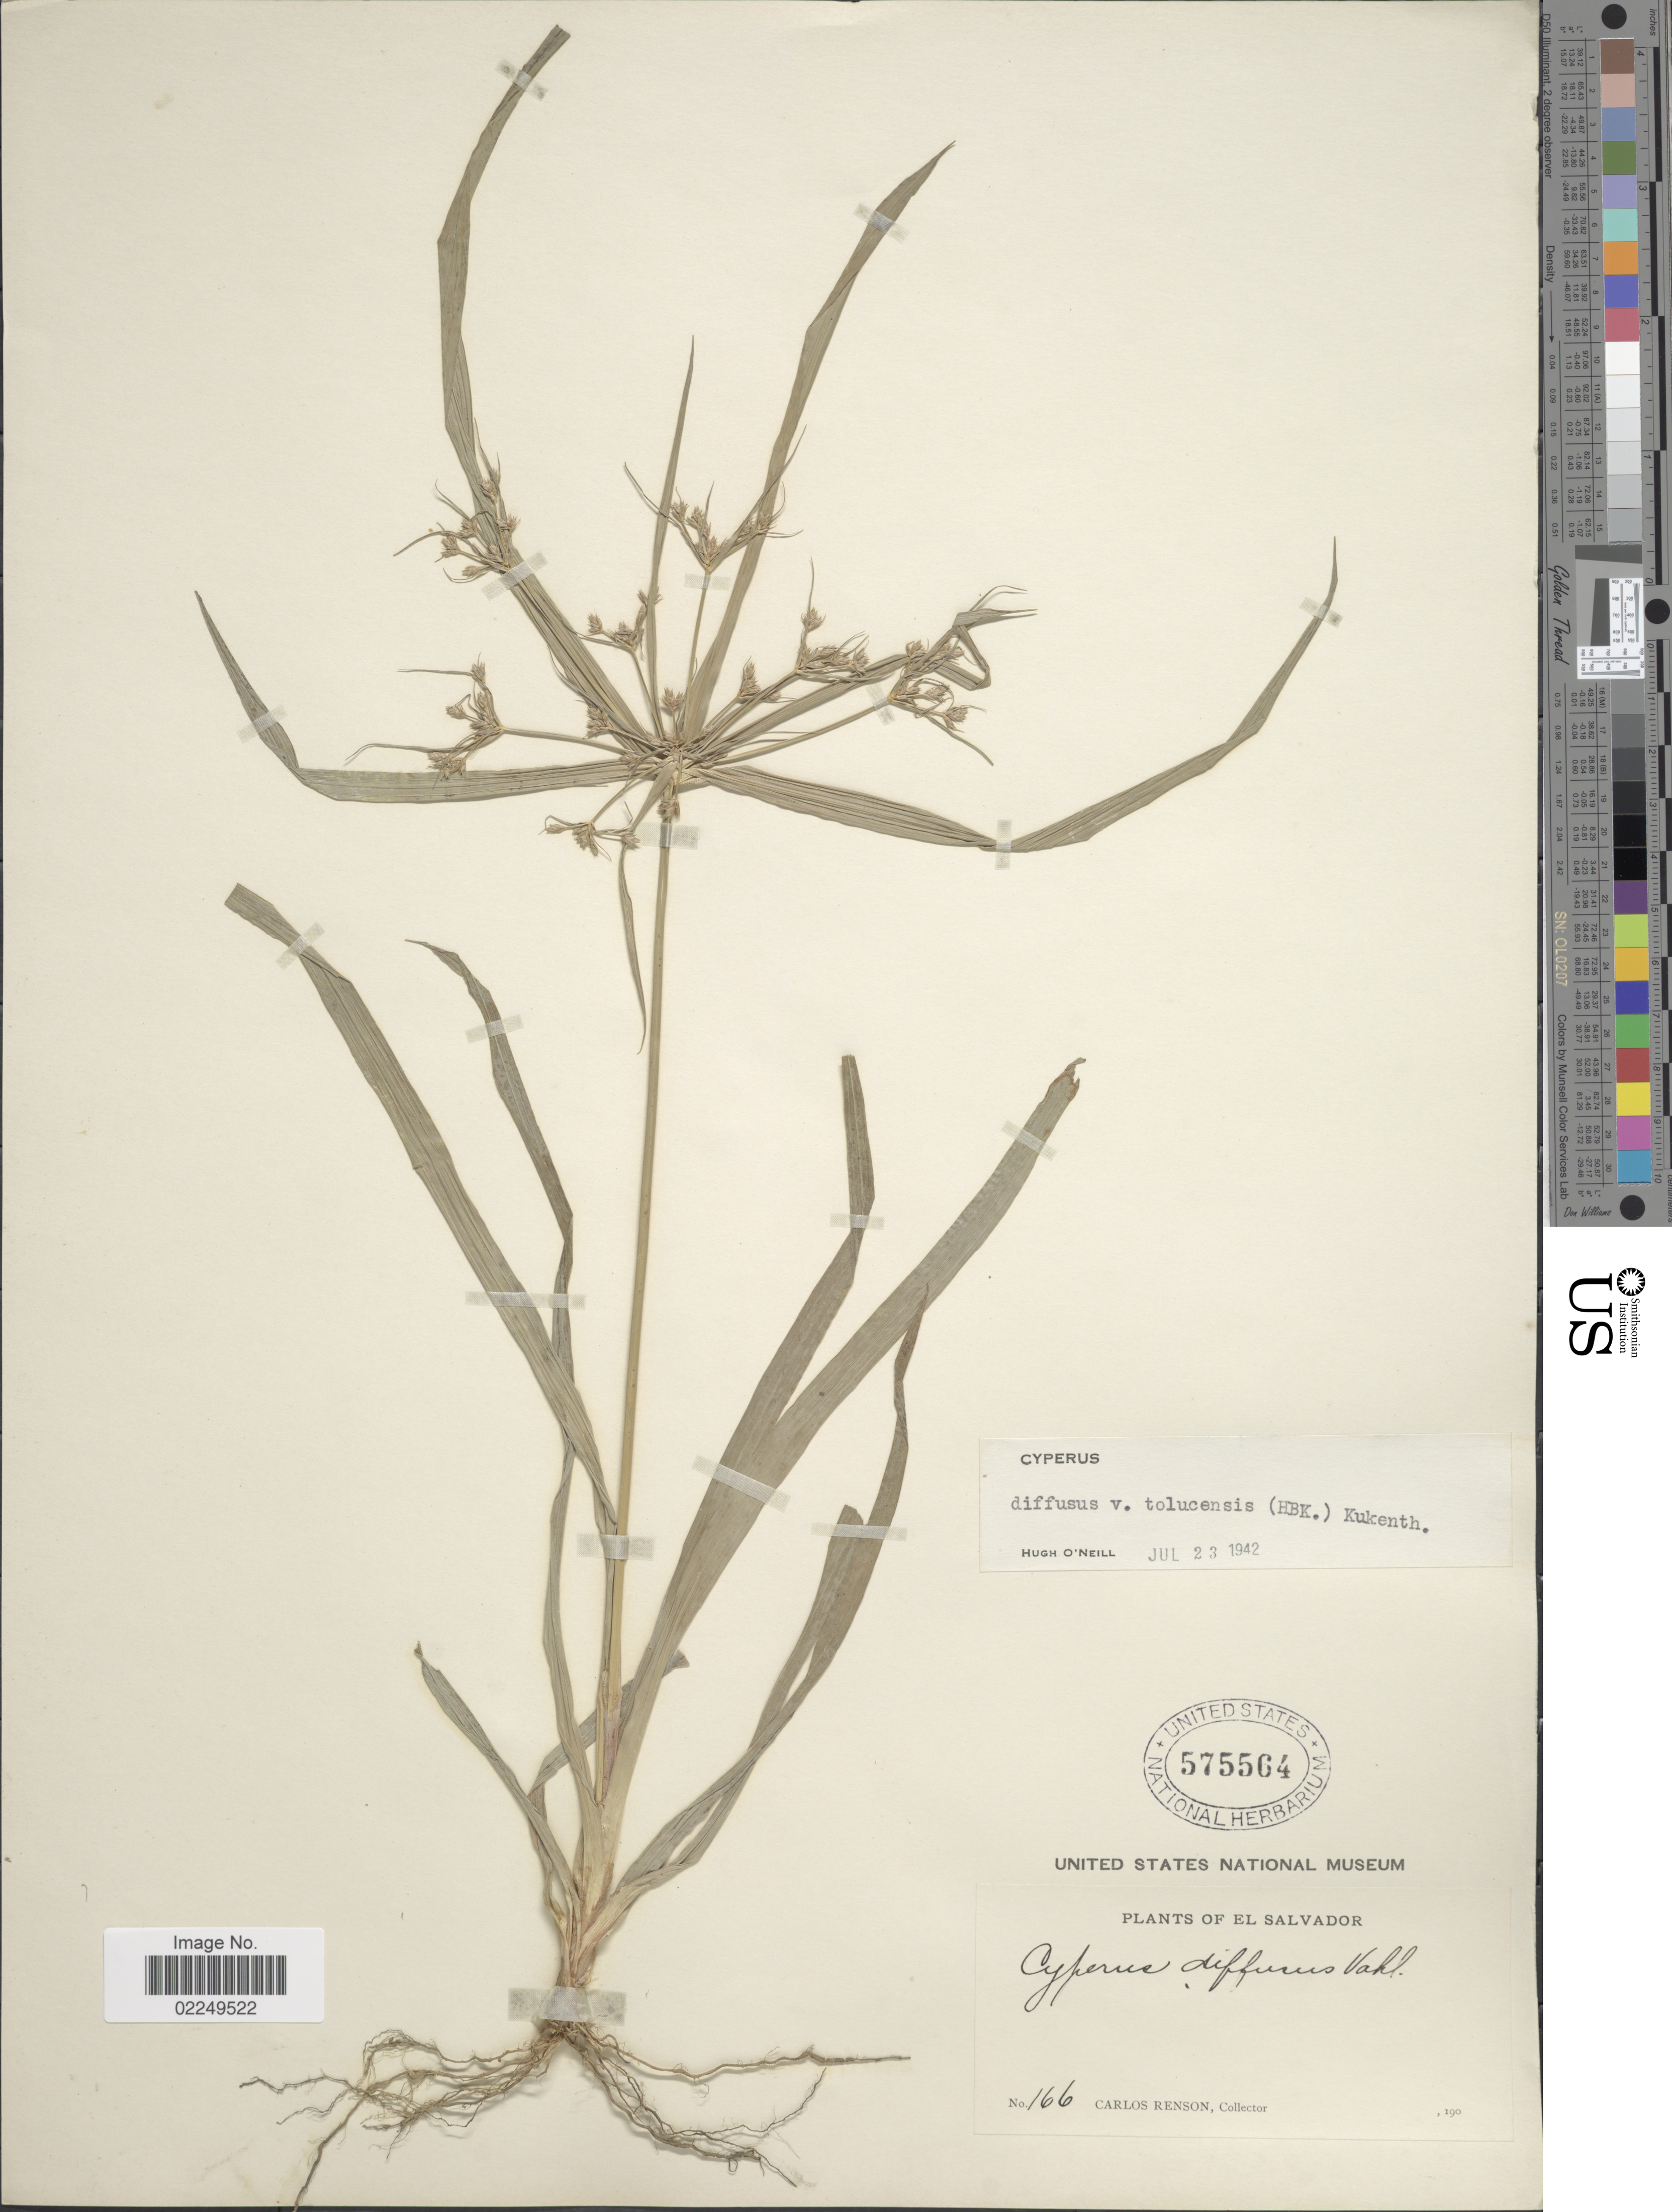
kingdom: Plantae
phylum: Tracheophyta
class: Liliopsida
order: Poales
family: Cyperaceae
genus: Cyperus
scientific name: Cyperus laxus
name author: Lam.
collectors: C. Renson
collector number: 166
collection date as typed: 190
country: El Salvador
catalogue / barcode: US 575564